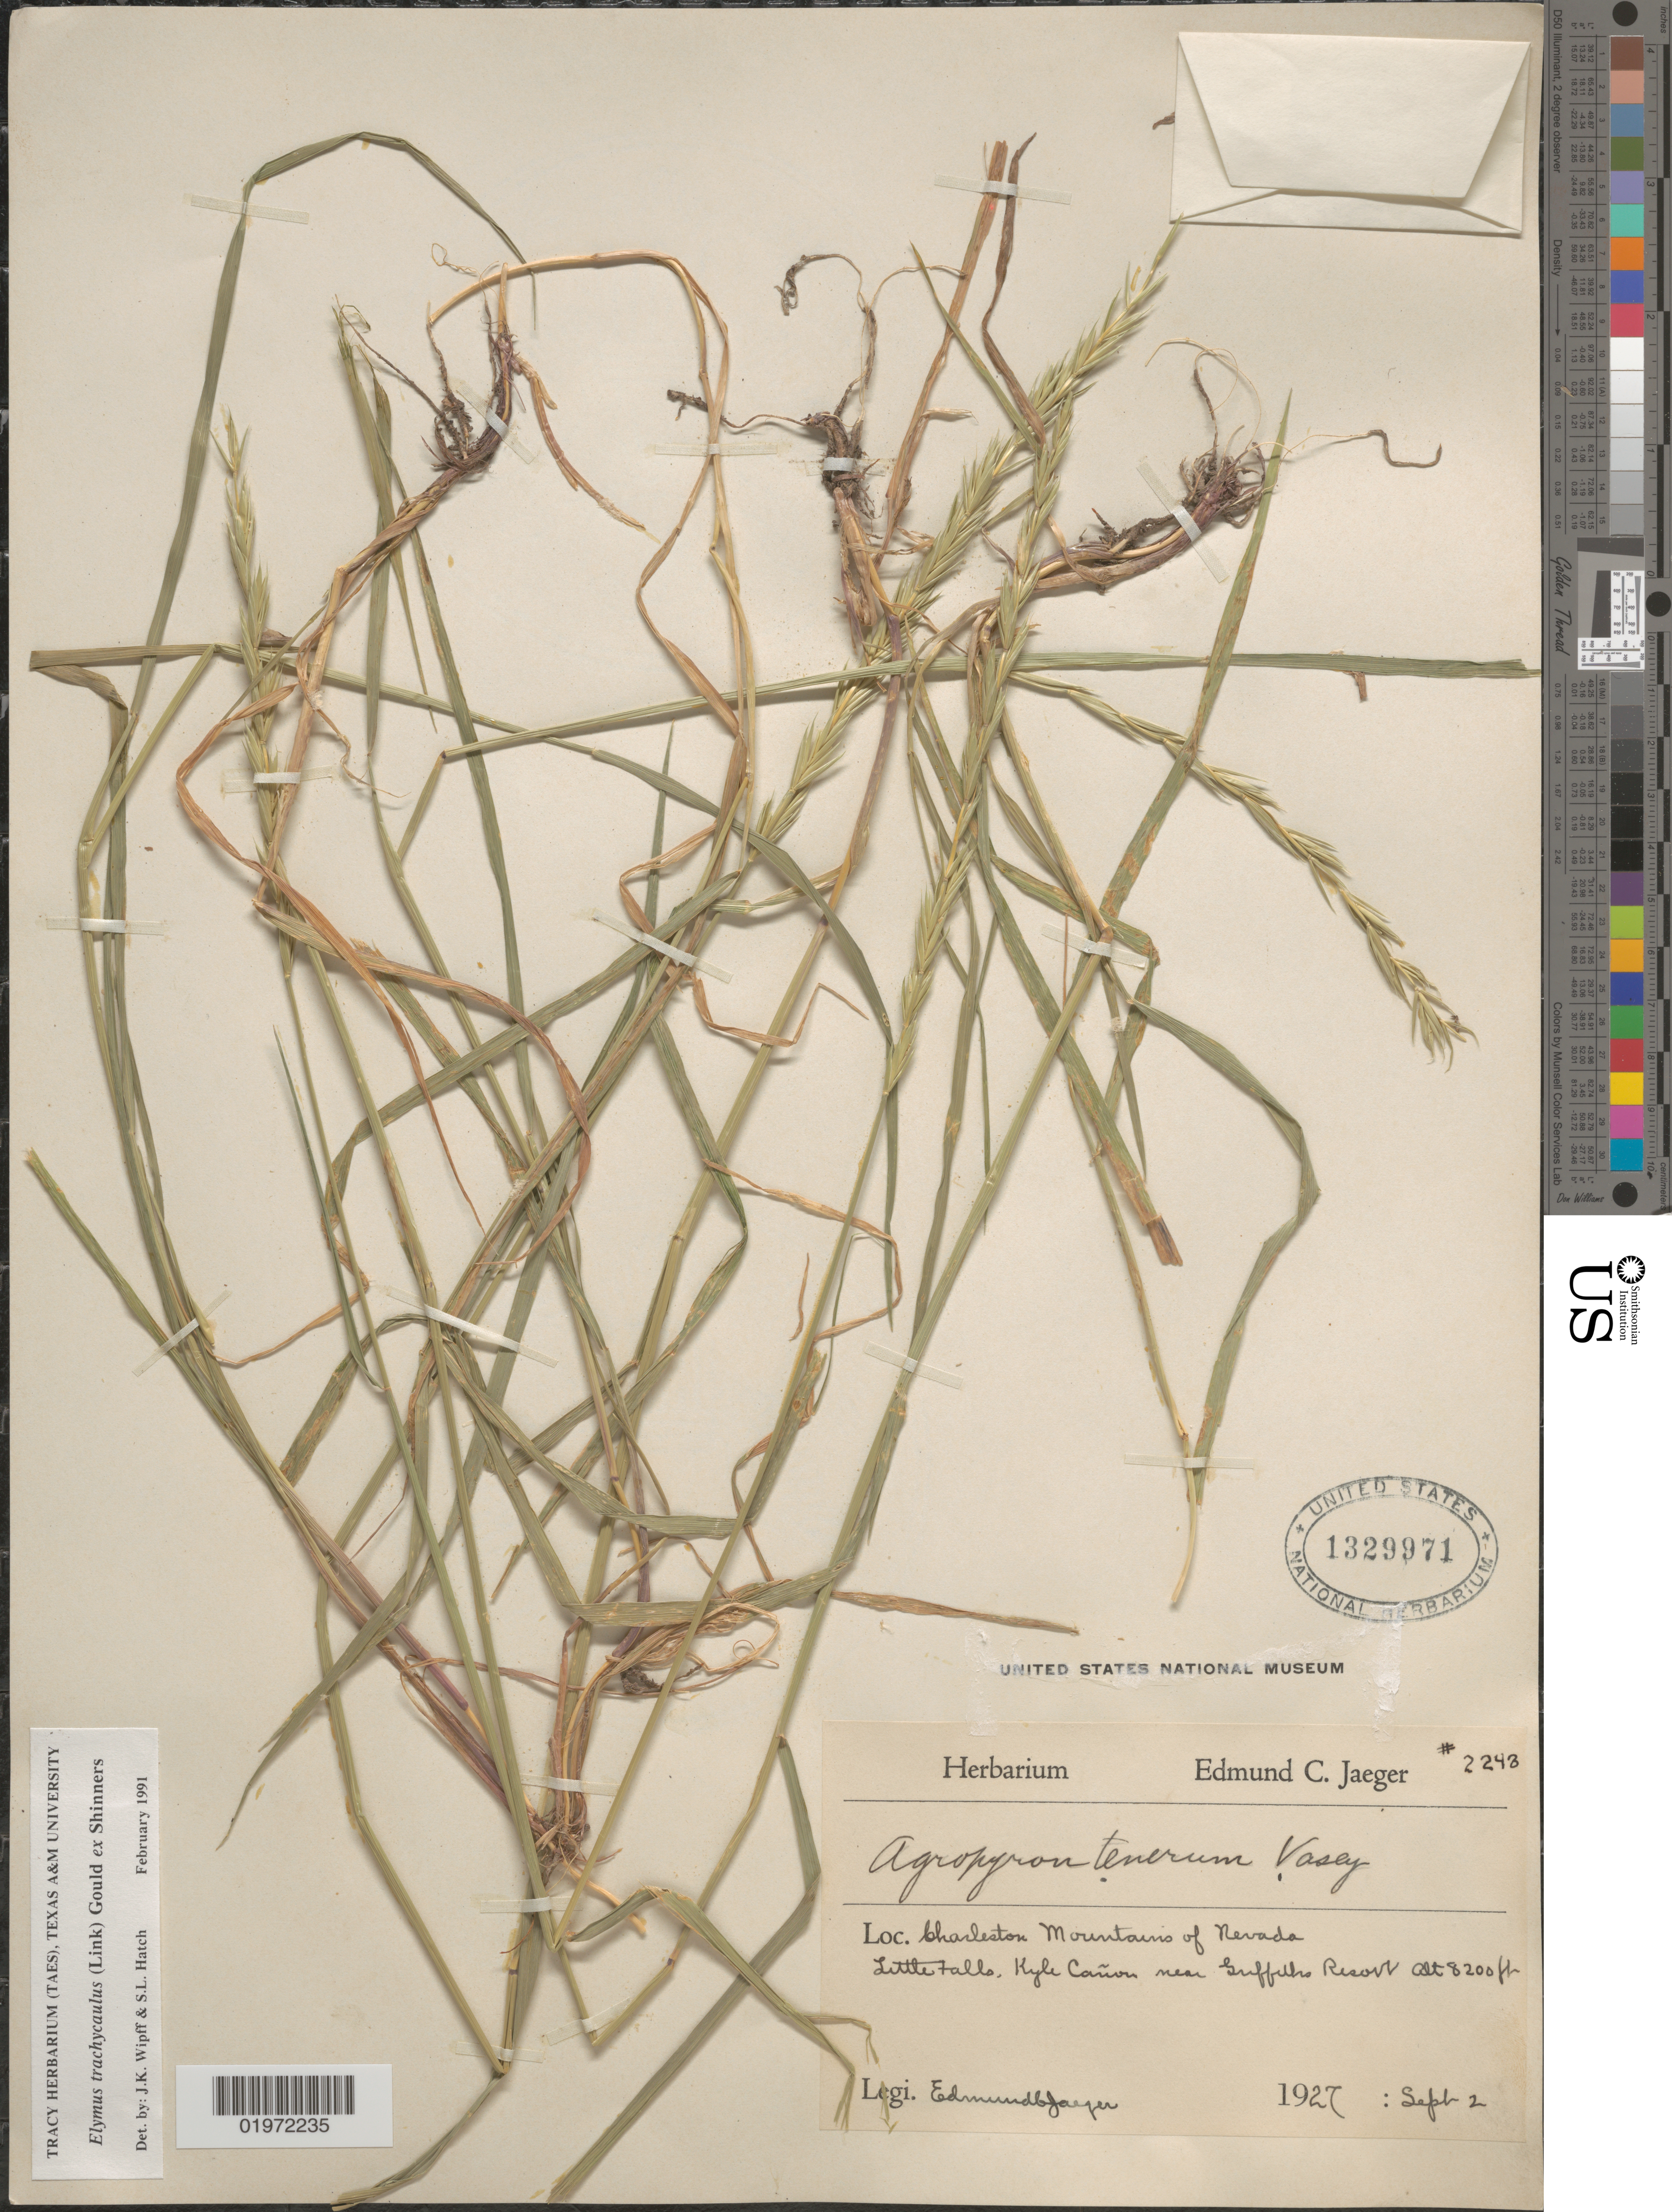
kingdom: Plantae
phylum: Tracheophyta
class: Liliopsida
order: Poales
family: Poaceae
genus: Elymus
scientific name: Elymus trachycaulus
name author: (Link) Gould ex Shinners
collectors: E. Jaeger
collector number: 2243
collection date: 1927-09-02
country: United States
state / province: Nevada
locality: Charleston Mountains of Nevada. Above Little Falls. Kyle Cañon near Griffiths Reserve.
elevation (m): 2499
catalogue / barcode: US 1329971